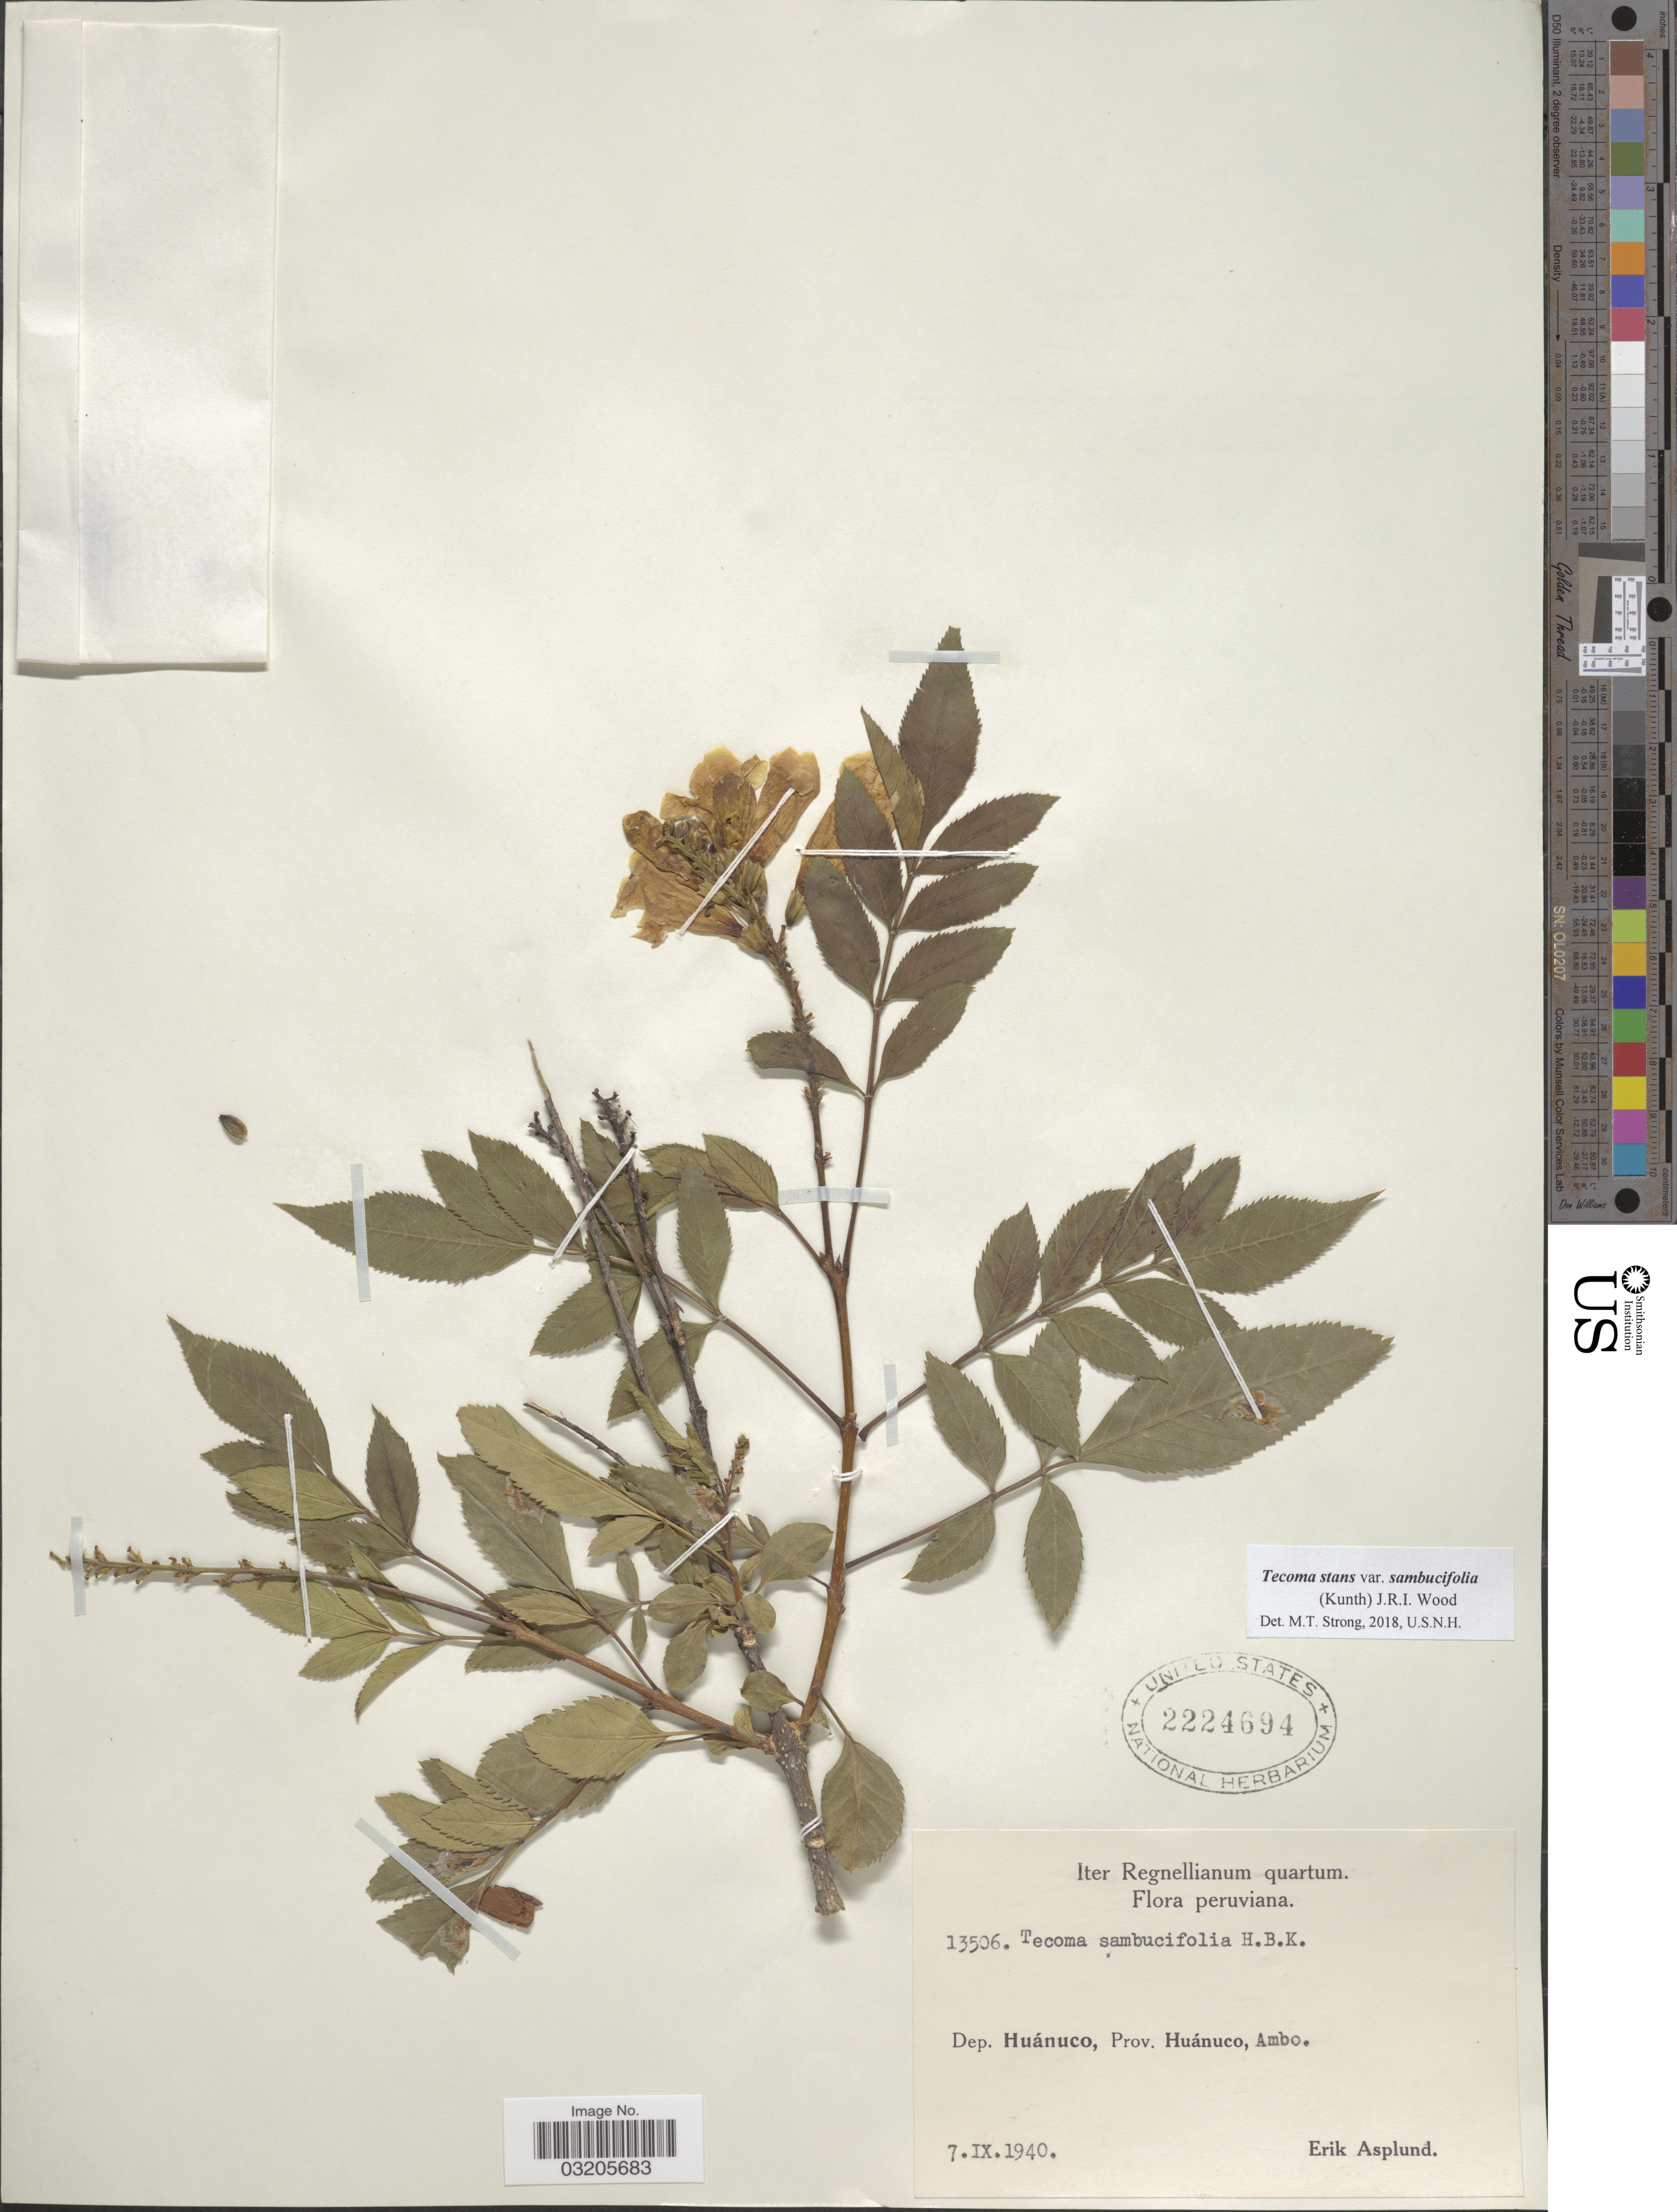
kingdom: Plantae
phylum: Tracheophyta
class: Magnoliopsida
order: Lamiales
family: Bignoniaceae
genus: Tecoma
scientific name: Tecoma stans var. sambucifolia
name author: (Kunth) J.R.I. Wood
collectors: E. Asplund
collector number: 13506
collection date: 1940-09-07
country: Peru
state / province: Huánuco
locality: Dep. Huánuco, Ambo.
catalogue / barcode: US 2224694